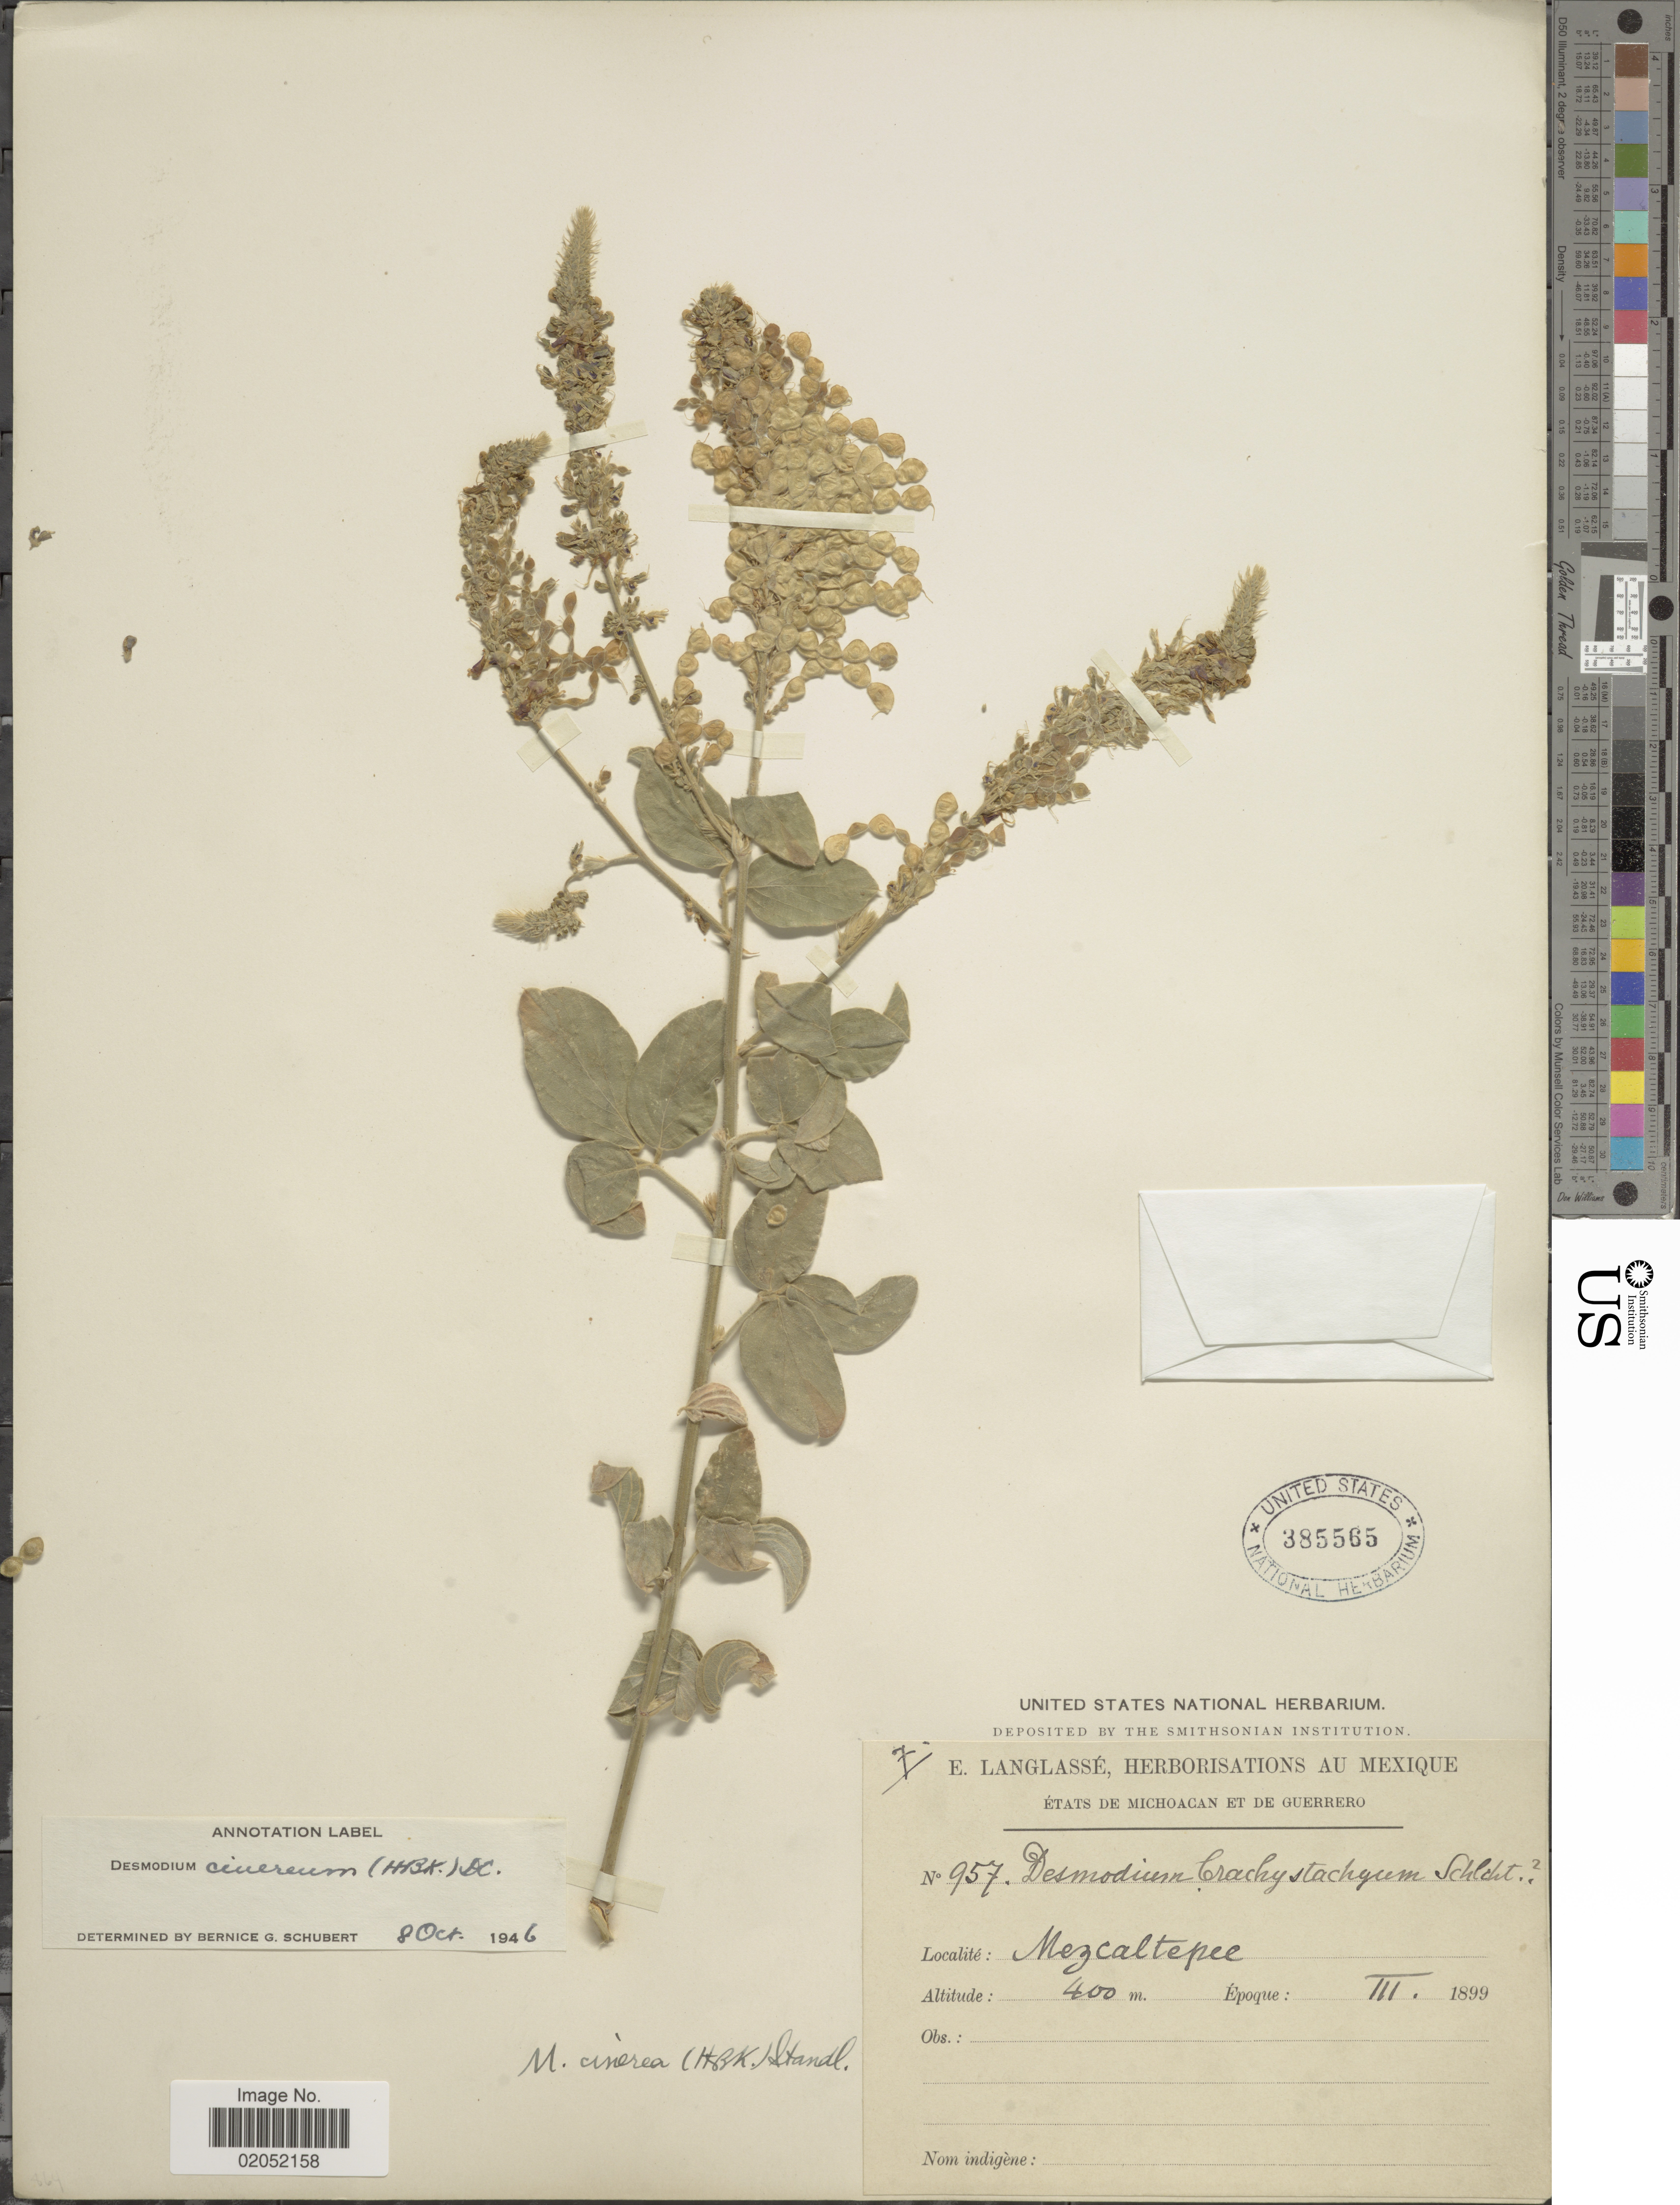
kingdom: Plantae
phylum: Tracheophyta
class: Magnoliopsida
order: Fabales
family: Fabaceae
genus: Desmodium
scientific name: Desmodium cinereum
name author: (Kunth) DC.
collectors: E. Langlassé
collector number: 7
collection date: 1899-03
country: Mexico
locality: Etats de Michoacan et de Guerrero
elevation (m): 400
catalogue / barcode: US 385565